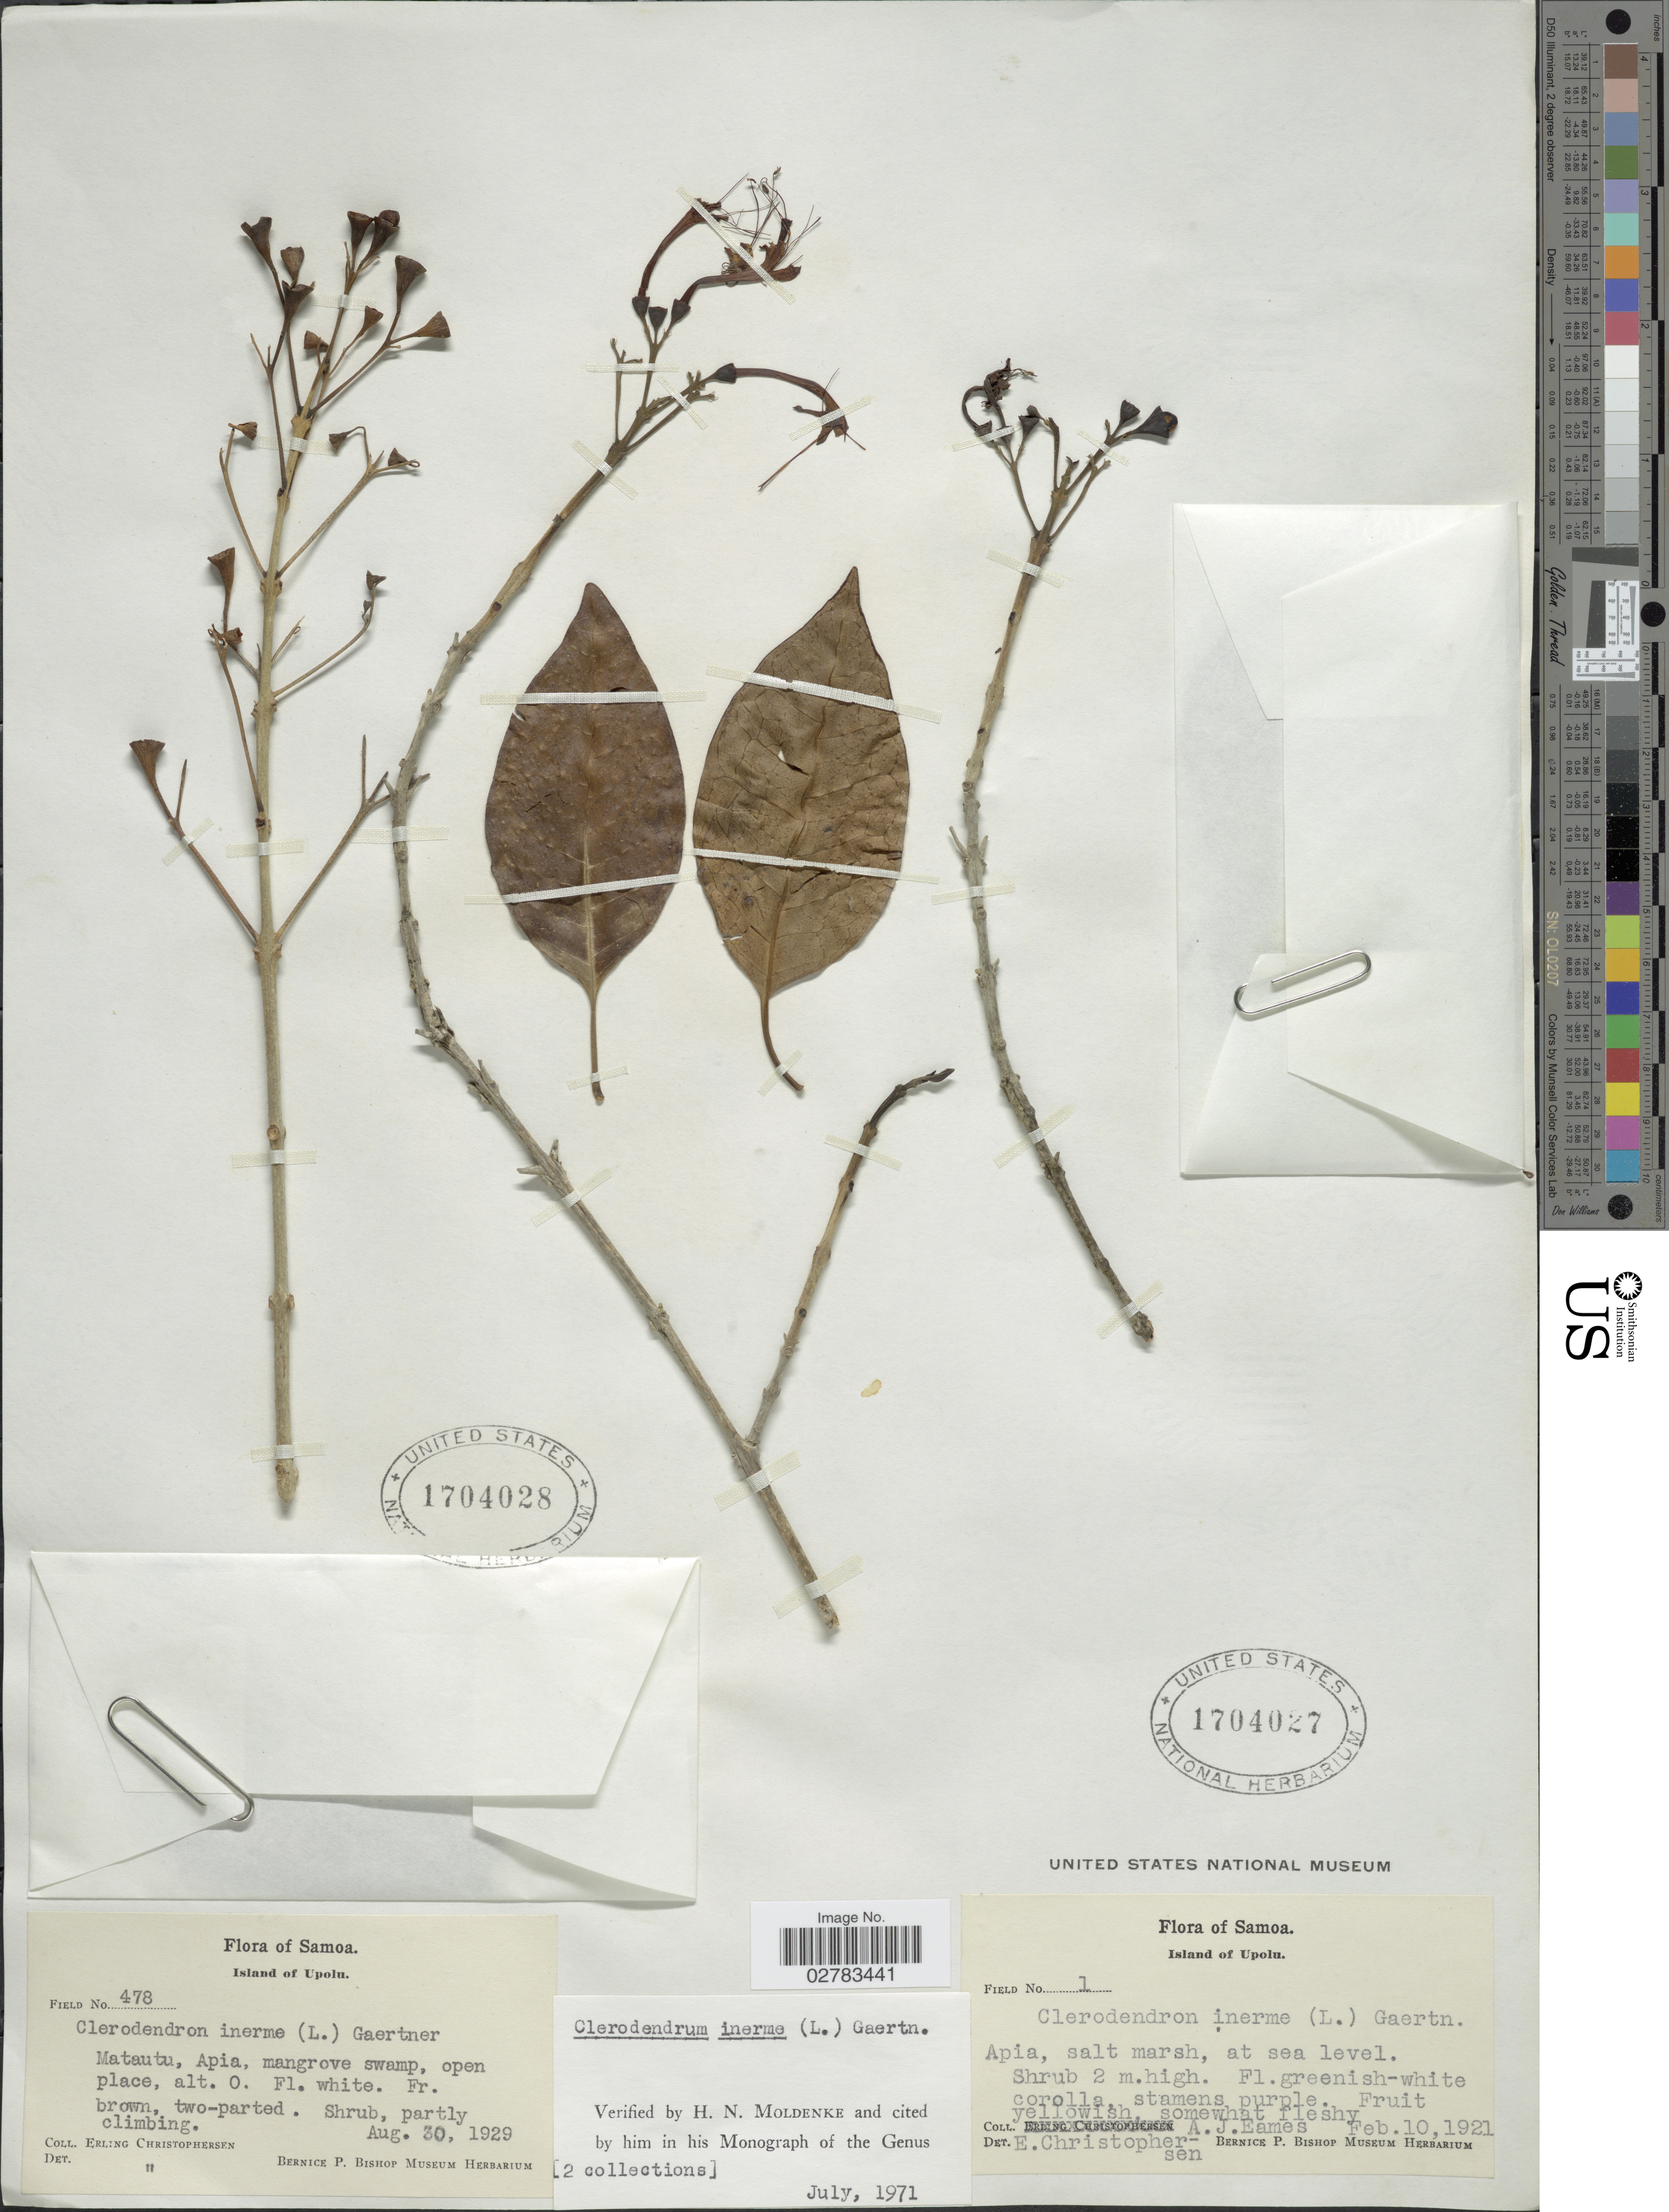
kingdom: Plantae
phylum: Tracheophyta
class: Magnoliopsida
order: Lamiales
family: Lamiaceae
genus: Clerodendrum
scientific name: Clerodendrum inerme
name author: (L.) Gaertn.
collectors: E. Christophersen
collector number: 478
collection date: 1929-08-30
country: Samoa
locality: Samoa, Island of Upolu, Matautu, Apia.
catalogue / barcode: US 1704028-2